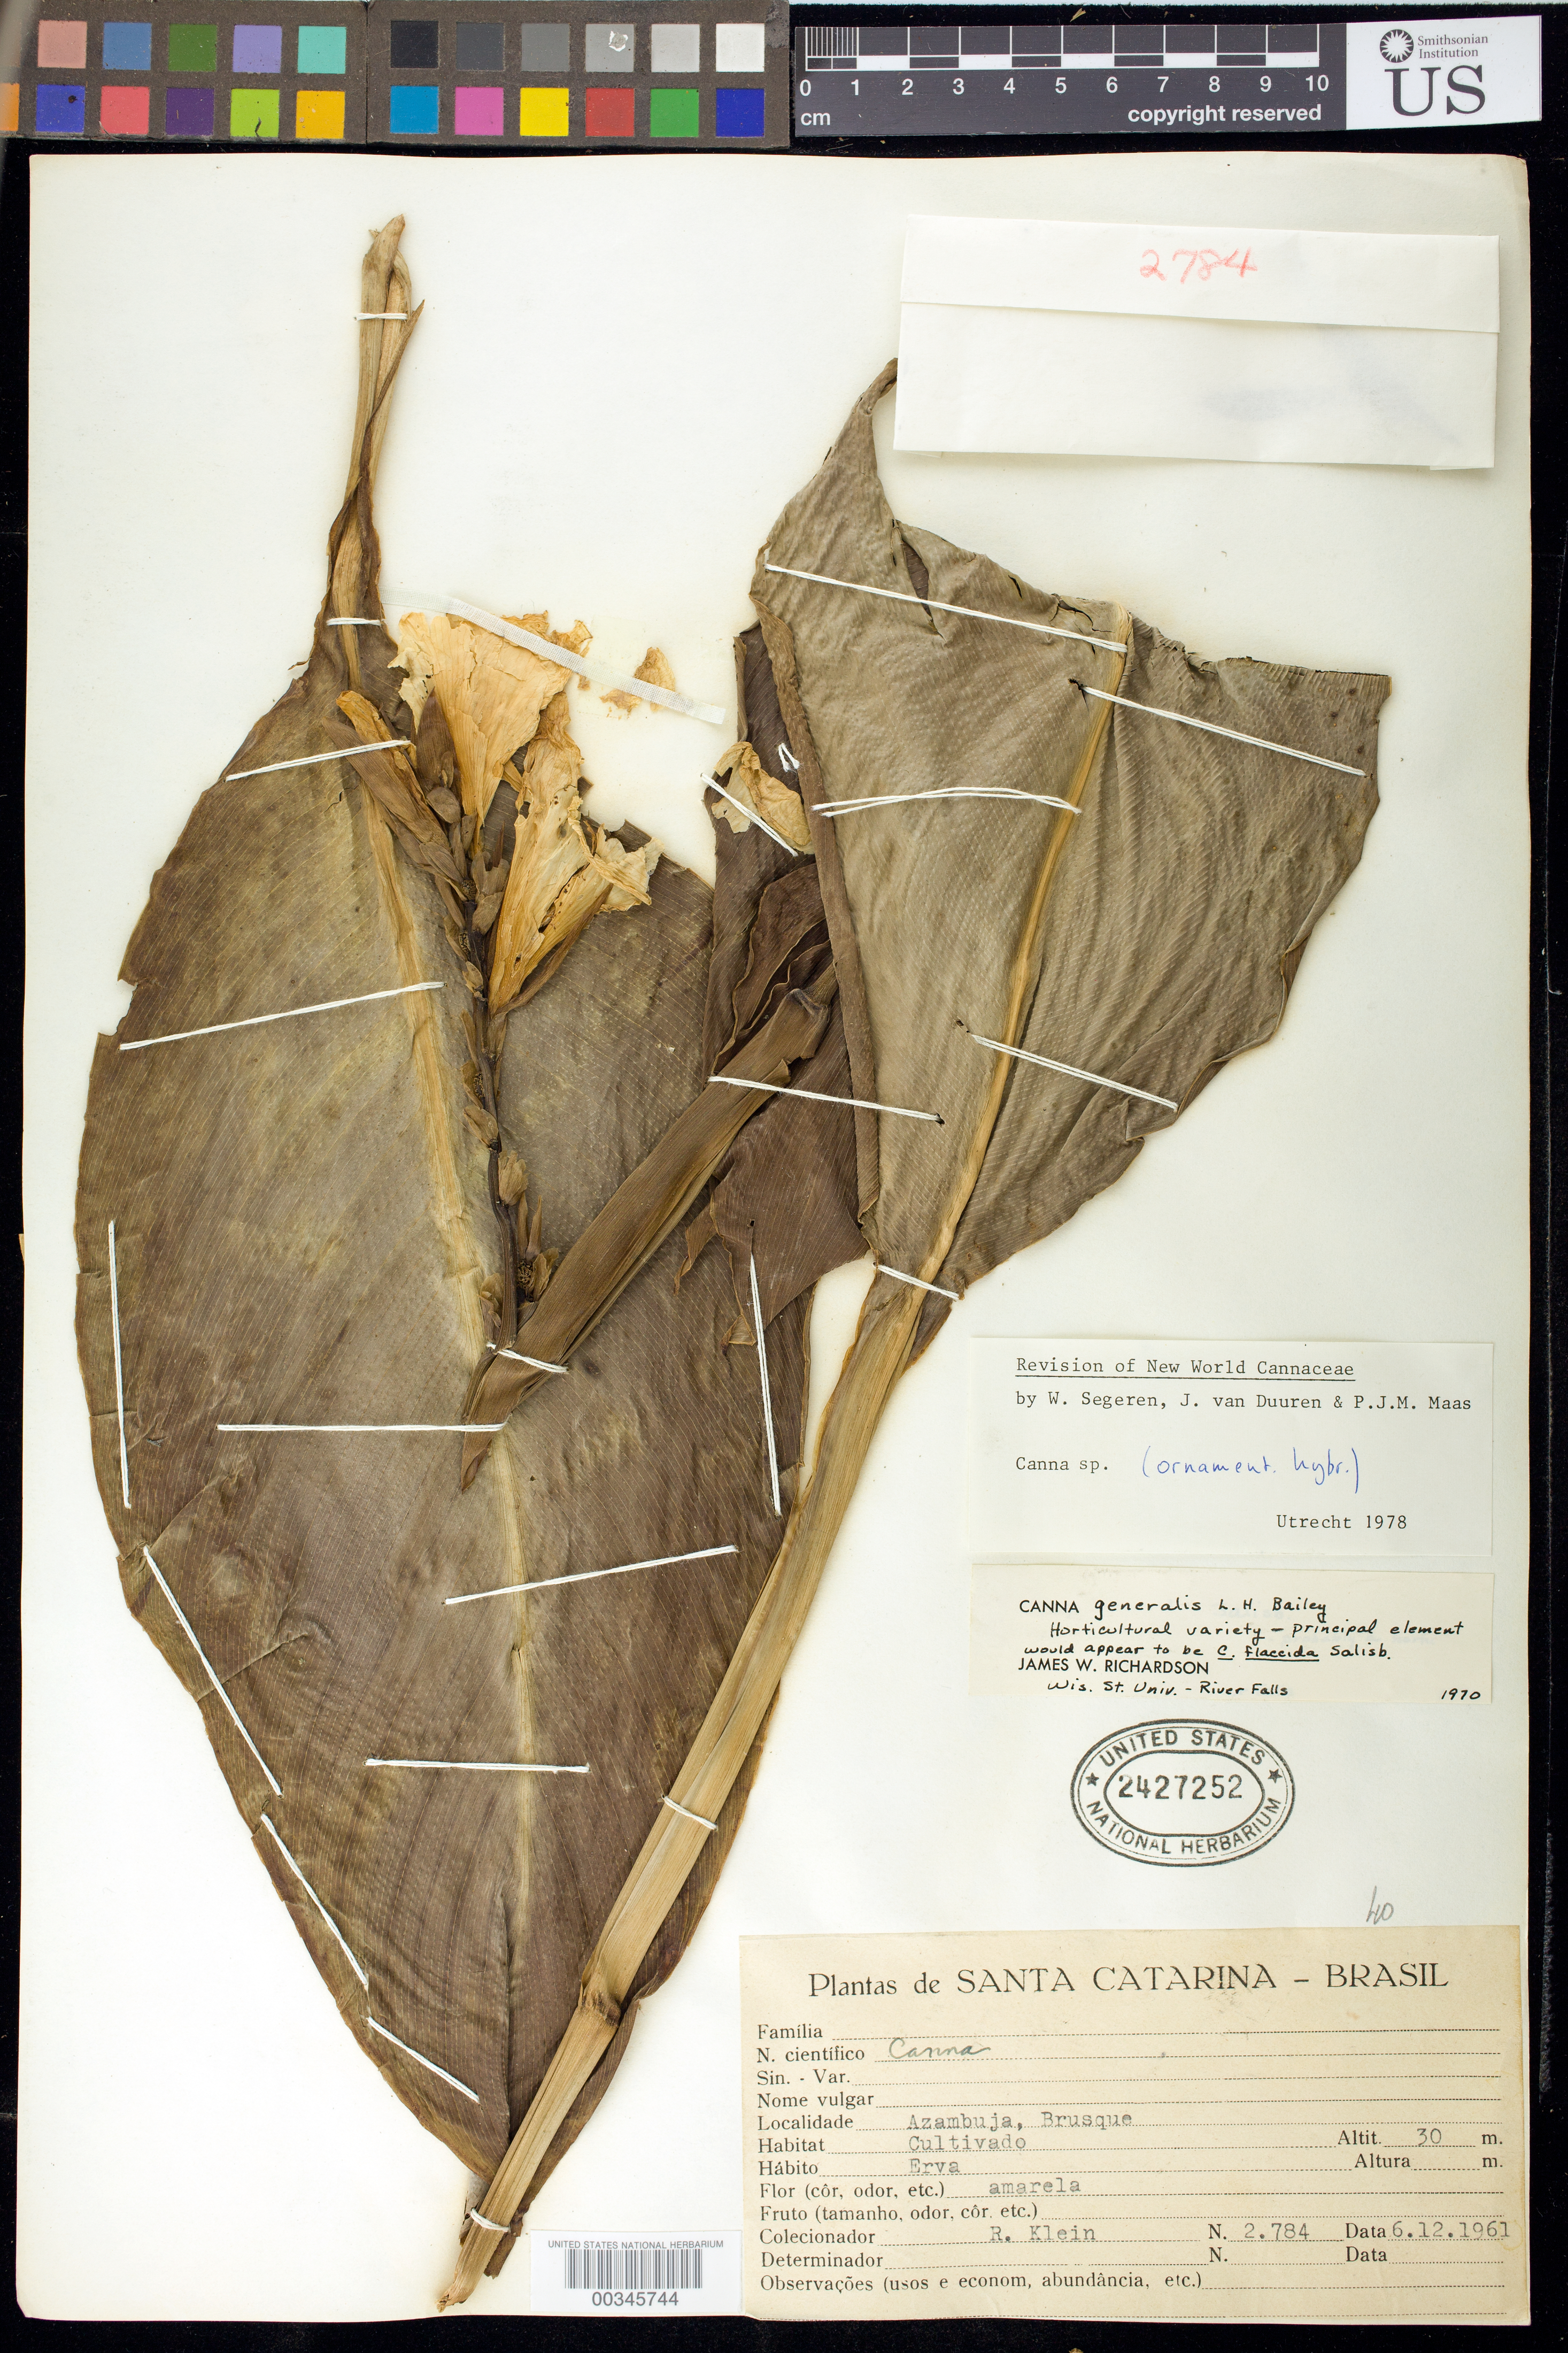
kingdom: Plantae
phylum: Tracheophyta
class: Liliopsida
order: Zingiberales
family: Cannaceae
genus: Canna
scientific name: Canna sp.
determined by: Segeren, W.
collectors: R. M. Klein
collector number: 2784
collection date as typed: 06 Dec 1961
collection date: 1961-12-06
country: Brazil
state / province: Minas Gerais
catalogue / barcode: US 2427252